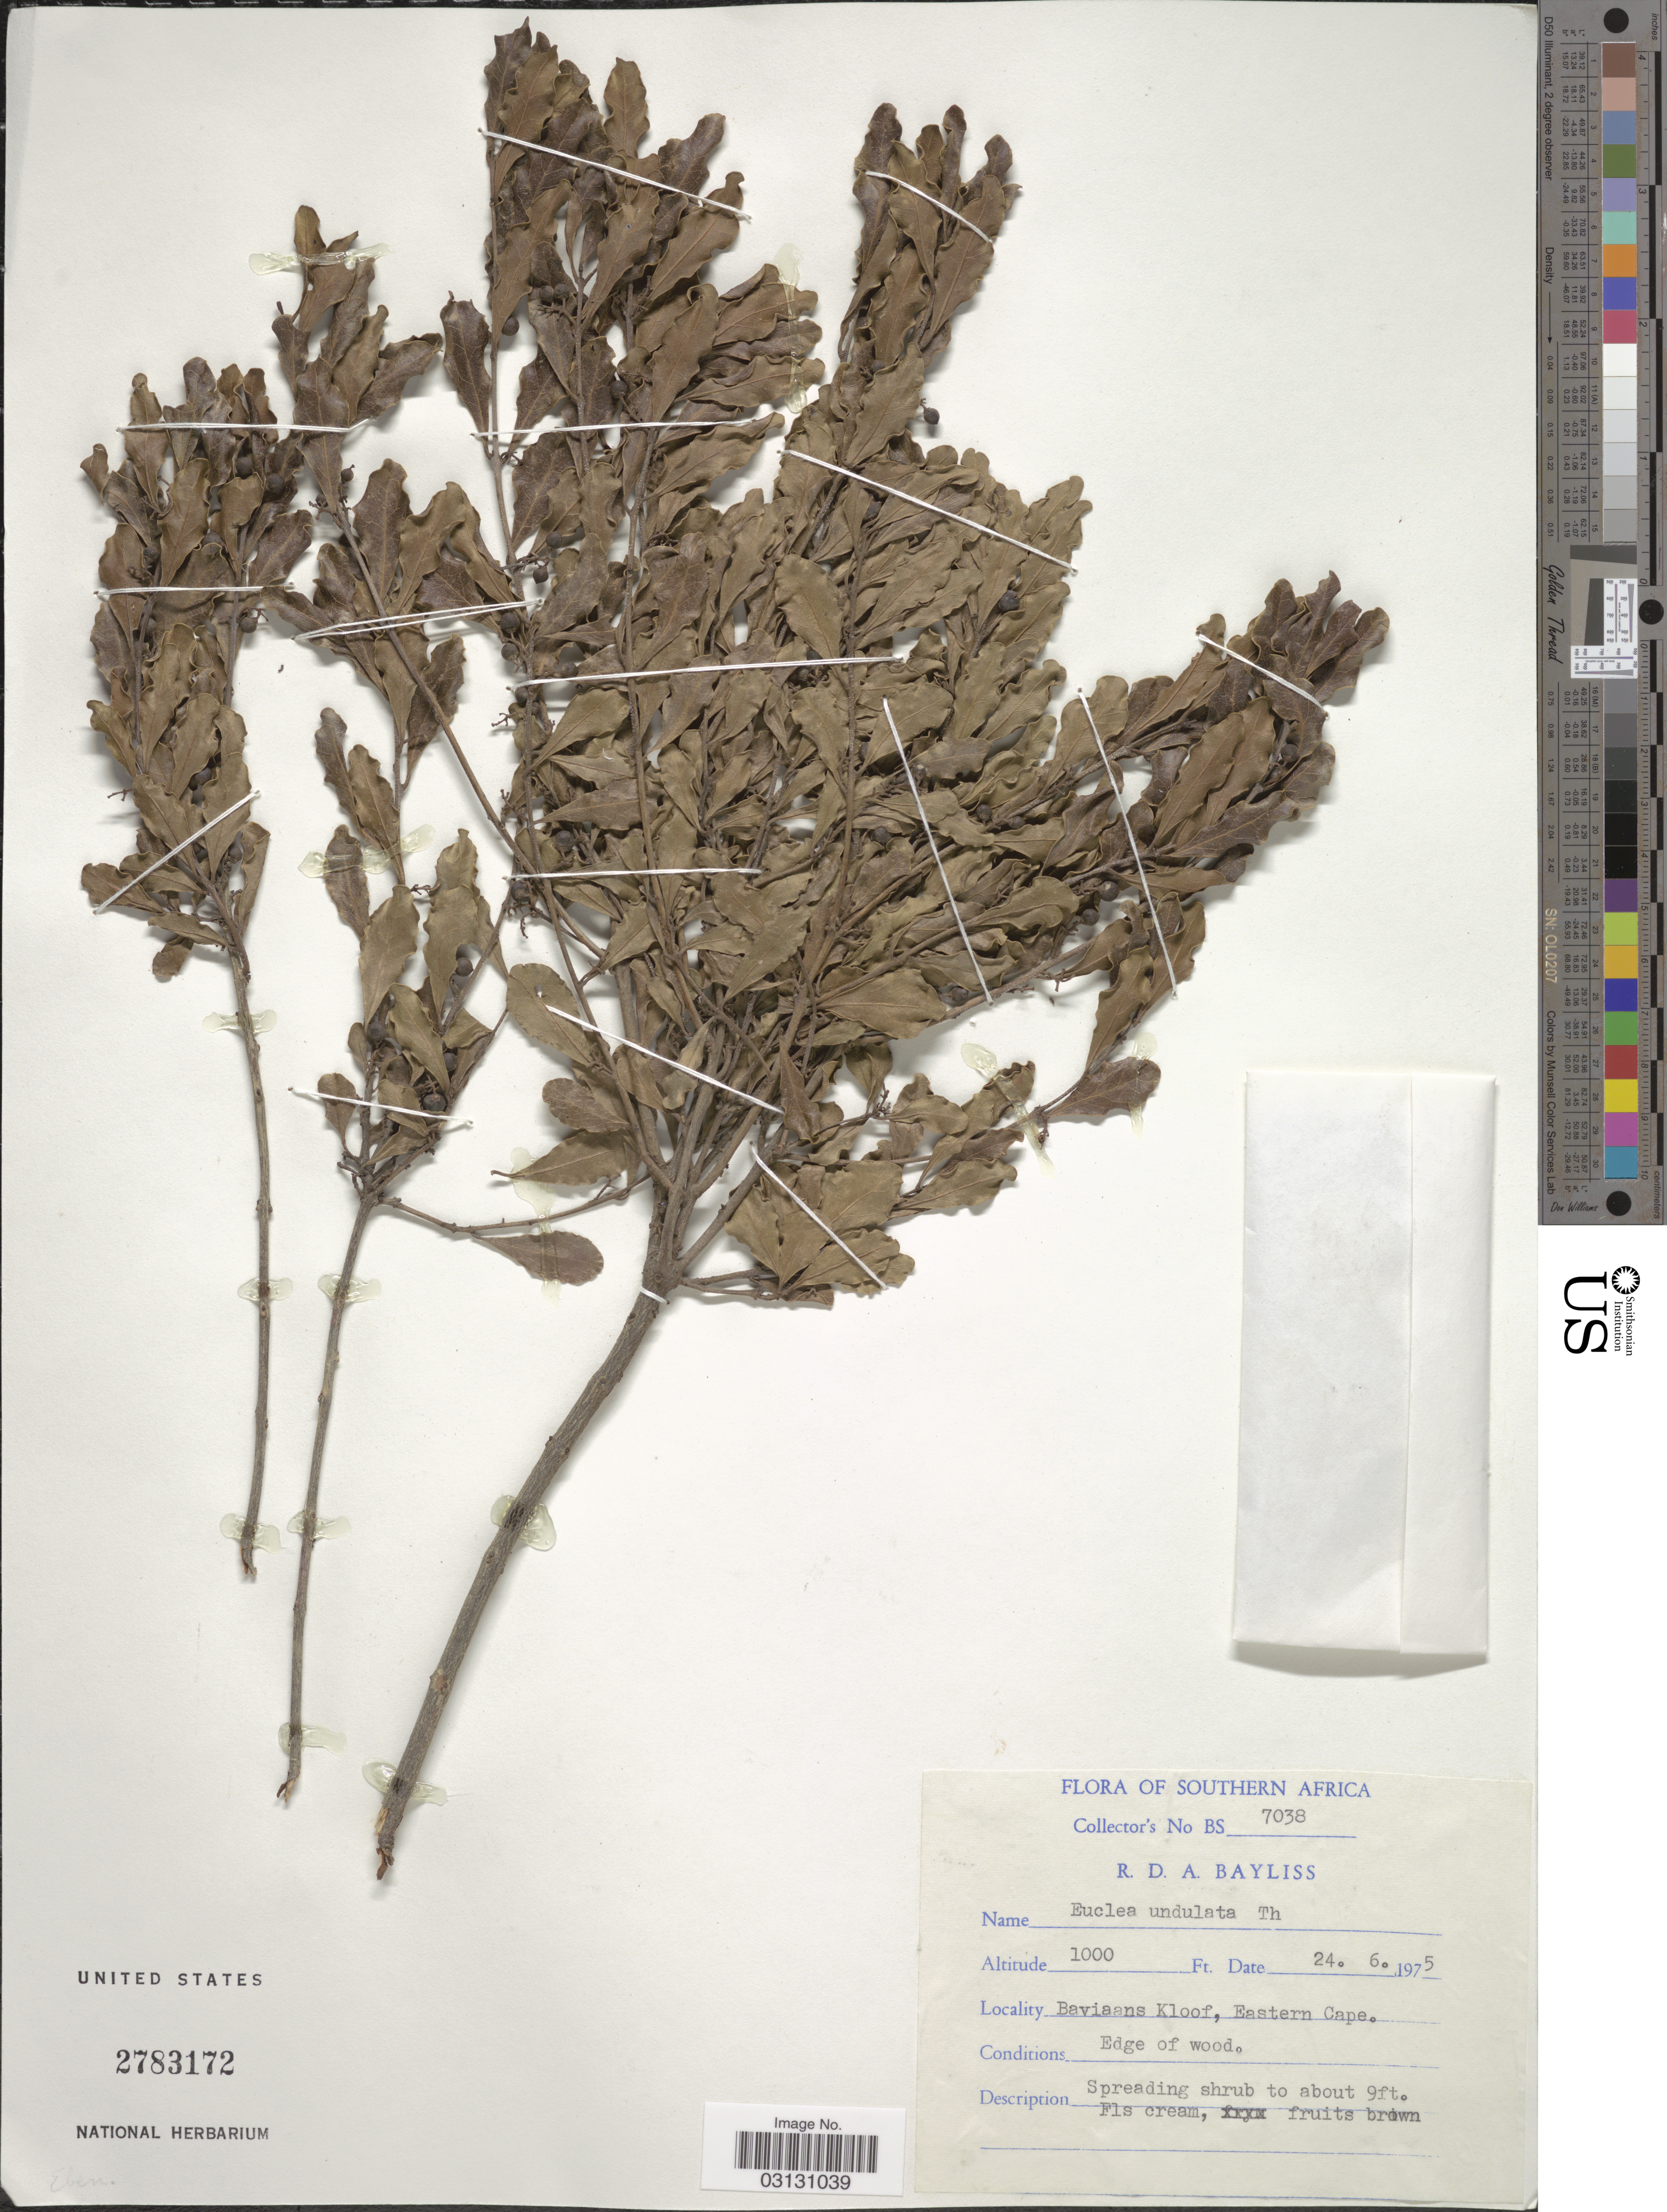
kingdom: Plantae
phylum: Tracheophyta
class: Magnoliopsida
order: Ericales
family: Ebenaceae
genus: Euclea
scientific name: Euclea undulata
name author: Thunb.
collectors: R. Bayliss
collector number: BS7038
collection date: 1975-06-24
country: South Africa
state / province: Eastern Cape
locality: Baviaans Kloof.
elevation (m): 305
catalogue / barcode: US 2783172